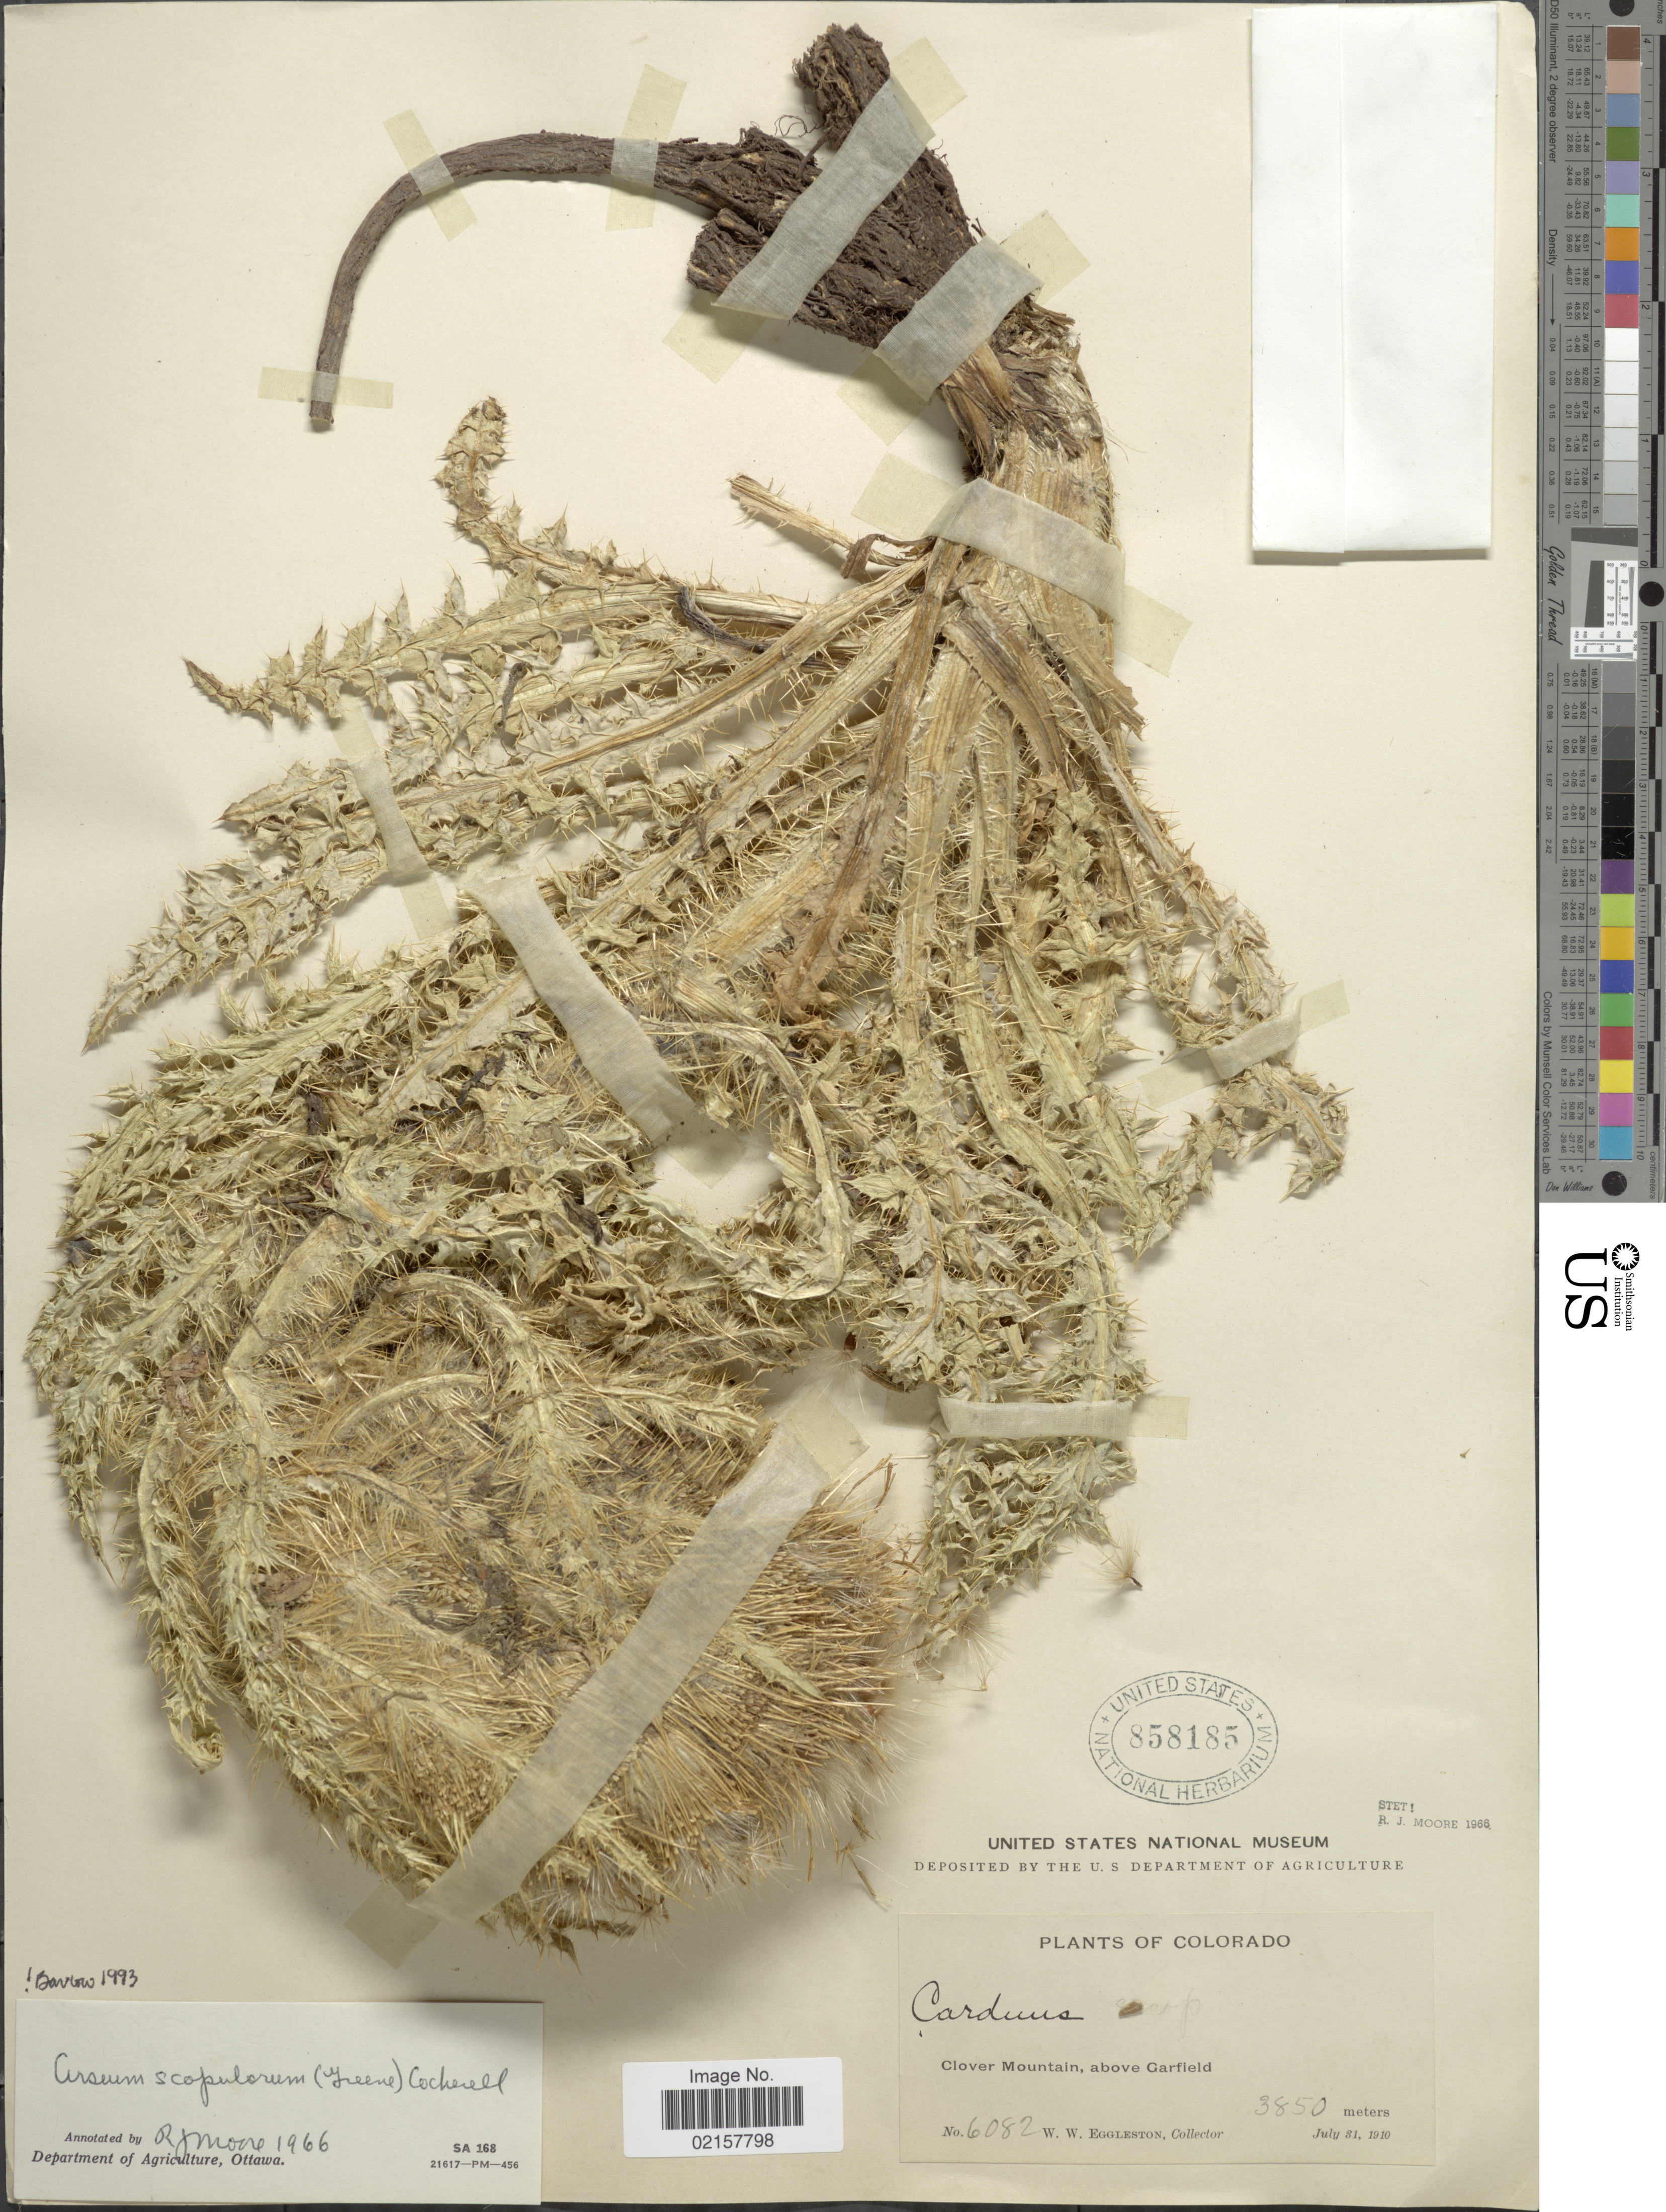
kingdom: Plantae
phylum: Tracheophyta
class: Magnoliopsida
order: Asterales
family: Asteraceae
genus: Cirsium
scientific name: Cirsium eatonii var. eriocephalum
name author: (A. Nelson) D.J. Keil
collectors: W. W. Eggleston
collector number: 6082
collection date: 1910-07-31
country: United States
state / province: Colorado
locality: Clover Mountain, above Garfield.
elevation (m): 3850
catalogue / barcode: US 858185